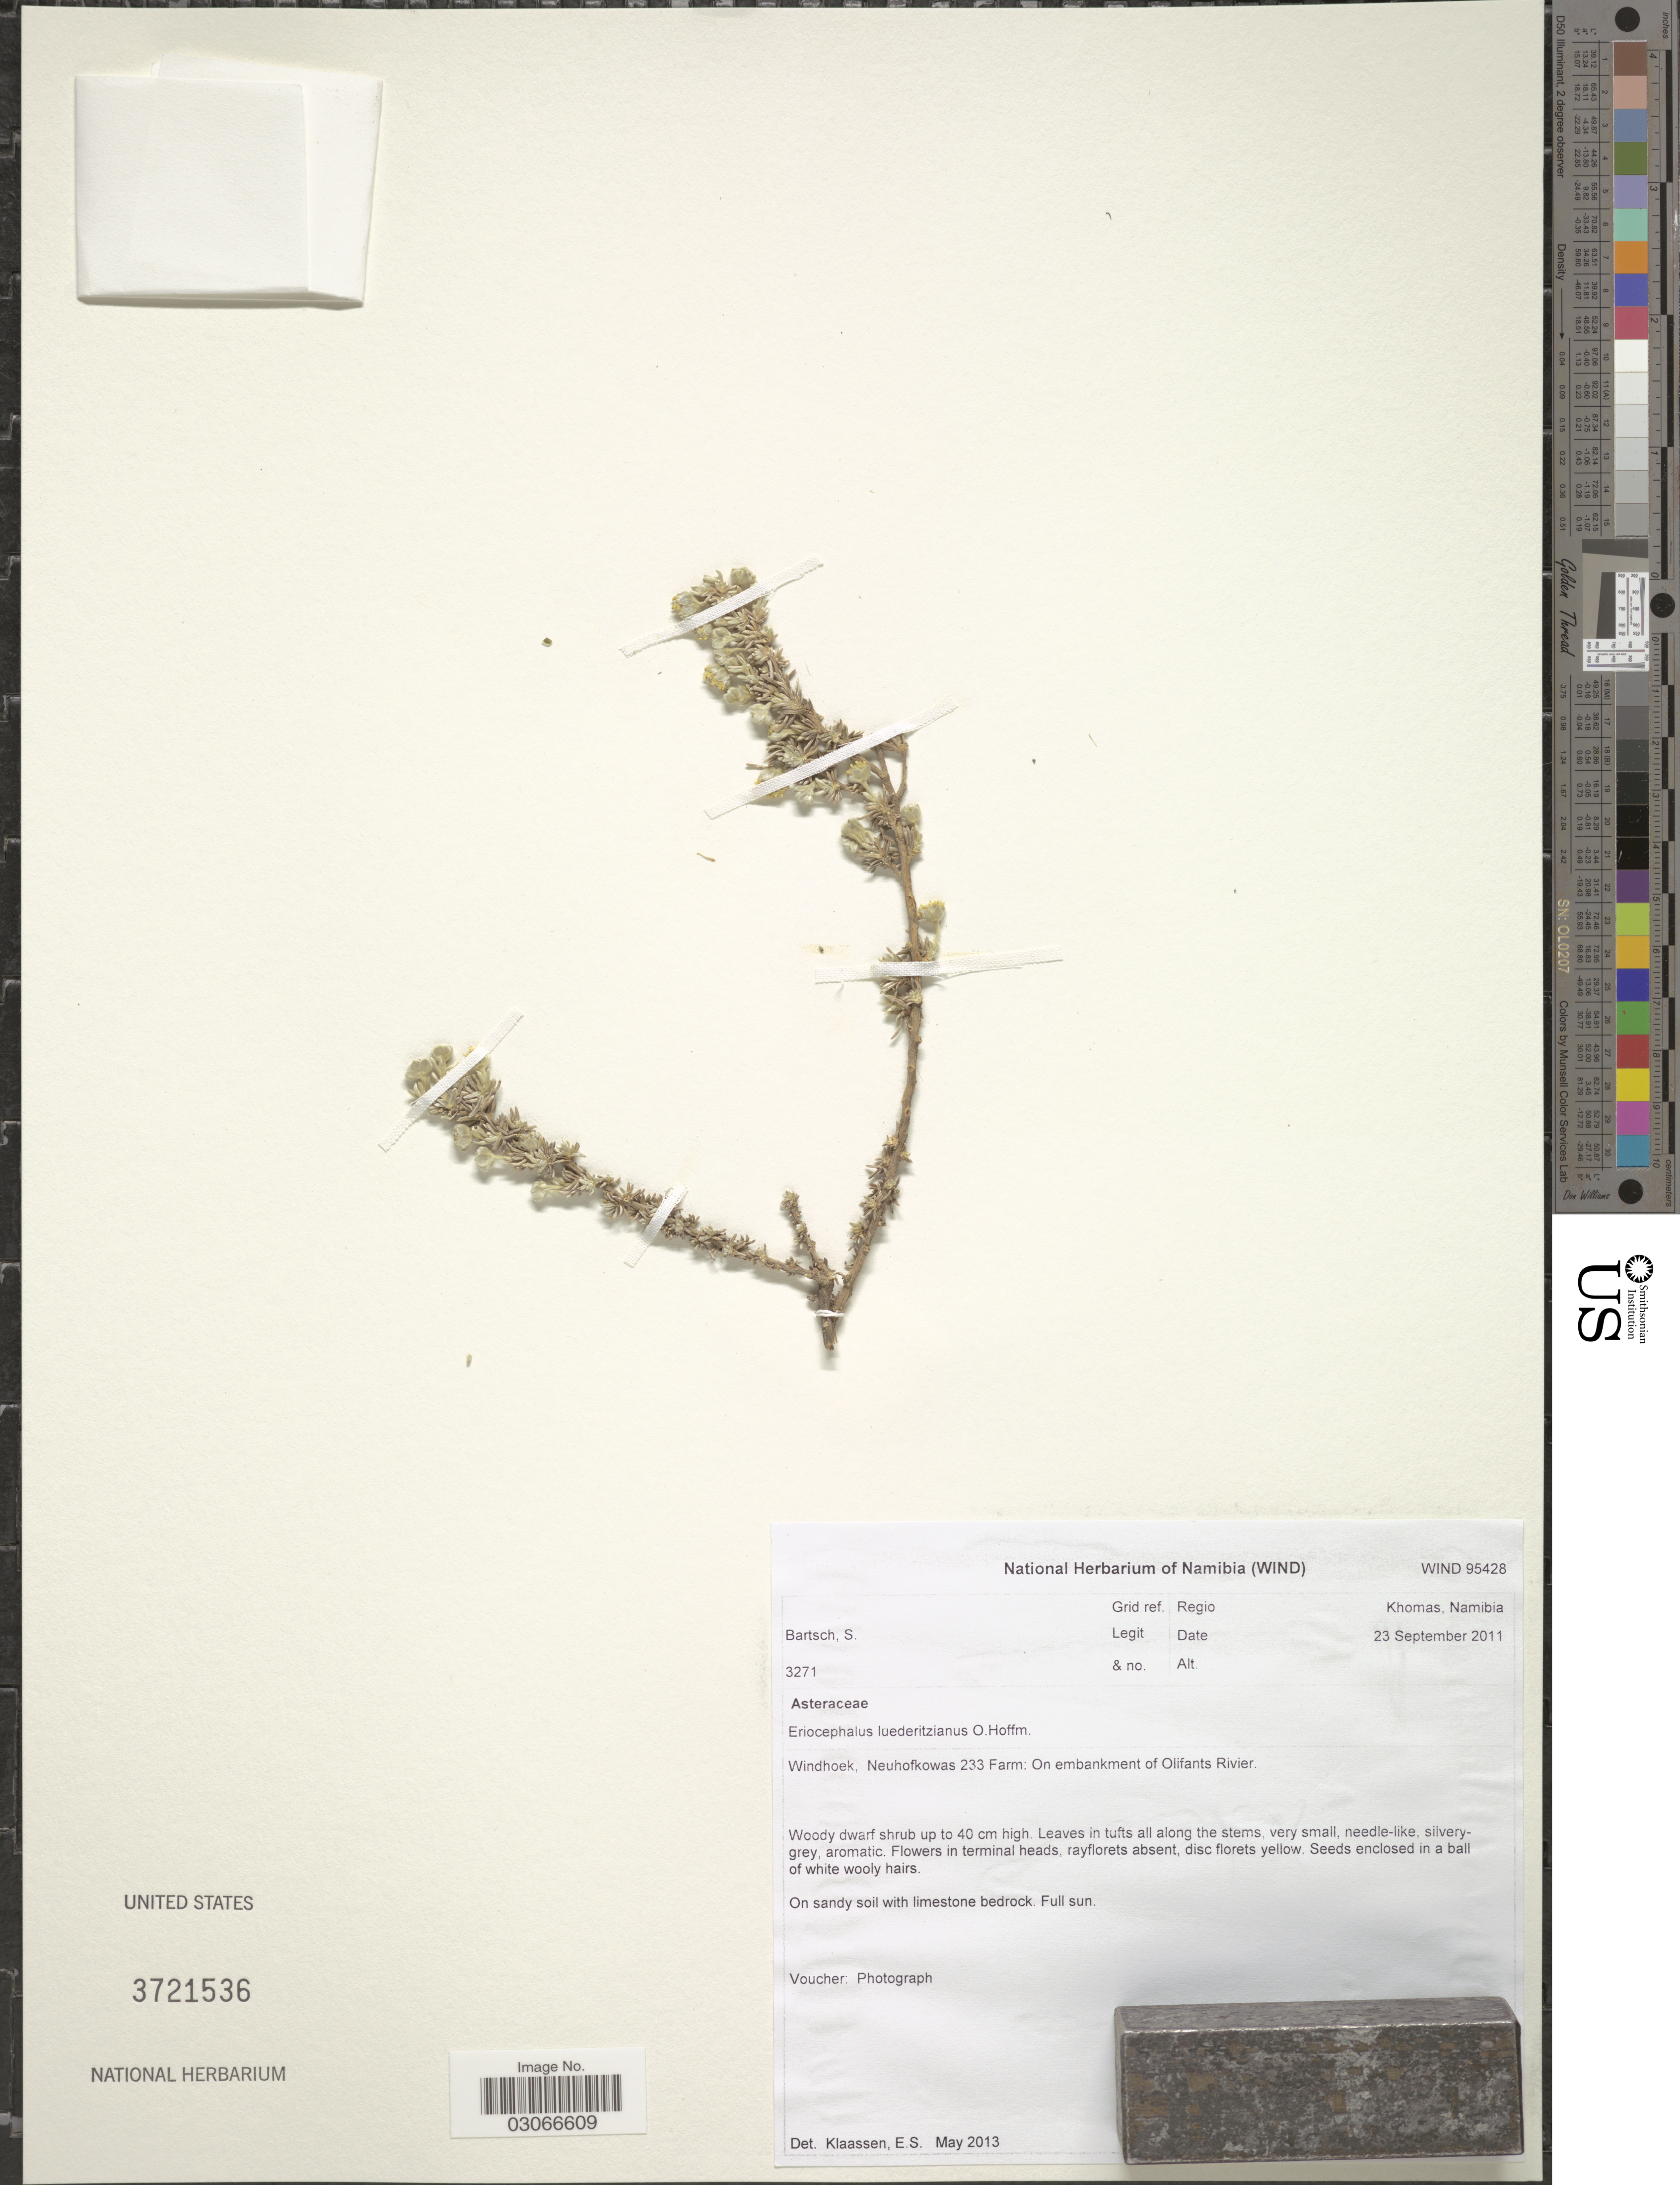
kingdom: Plantae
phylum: Tracheophyta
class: Magnoliopsida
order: Asterales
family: Asteraceae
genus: Eriocephalus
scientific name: Eriocephalus luederitzianus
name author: O. Hoffm.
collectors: S. Bartsch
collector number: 3271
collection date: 2011-09-23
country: Namibia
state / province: Khomas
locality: Regio Khomas. Windhoek, Neuhofkowas 233 Farm: On embankment of Olifants River.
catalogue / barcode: US 3721536